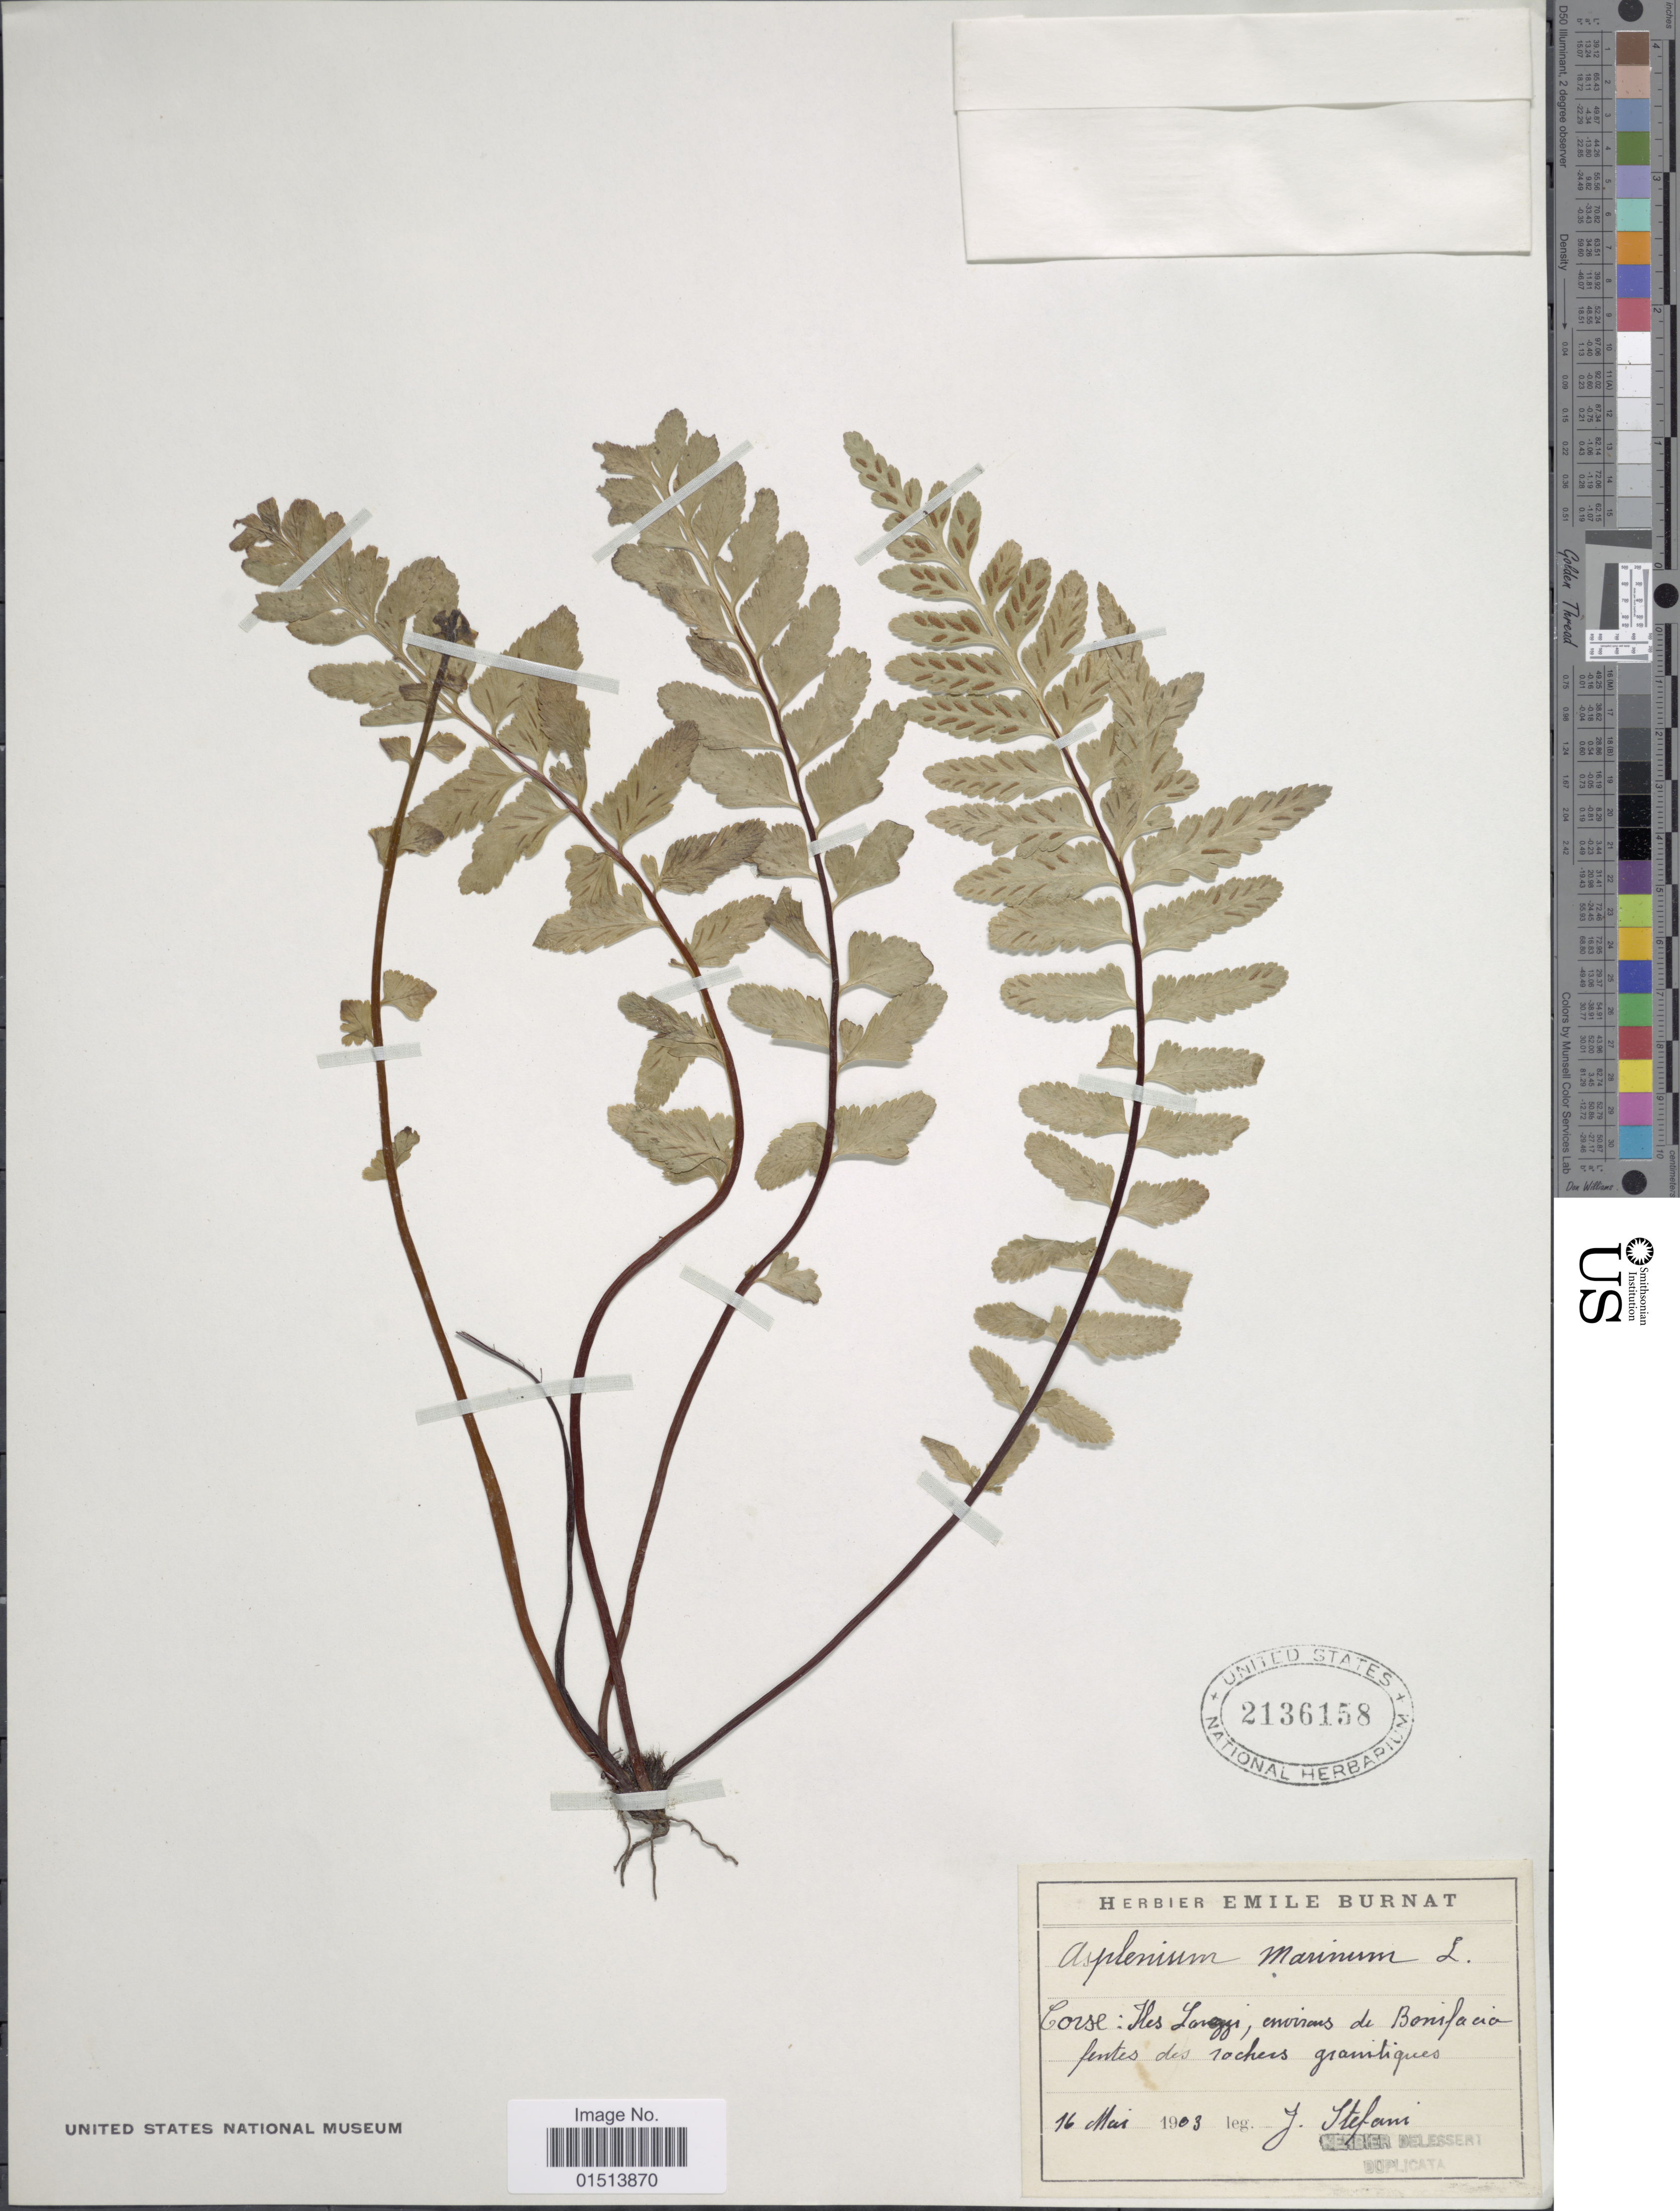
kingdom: Plantae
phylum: Tracheophyta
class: Polypodiopsida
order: Polypodiales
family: Aspleniaceae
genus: Asplenium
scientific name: Asplenium marinum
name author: L.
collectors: J. Stefani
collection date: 1903-05-16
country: France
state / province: Corsica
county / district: Corse-du-Sud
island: Corse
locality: Iles Sonorggi, environs de Bonifacio-fentes des rochers granitiques. [interpreted]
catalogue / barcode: US 2136158